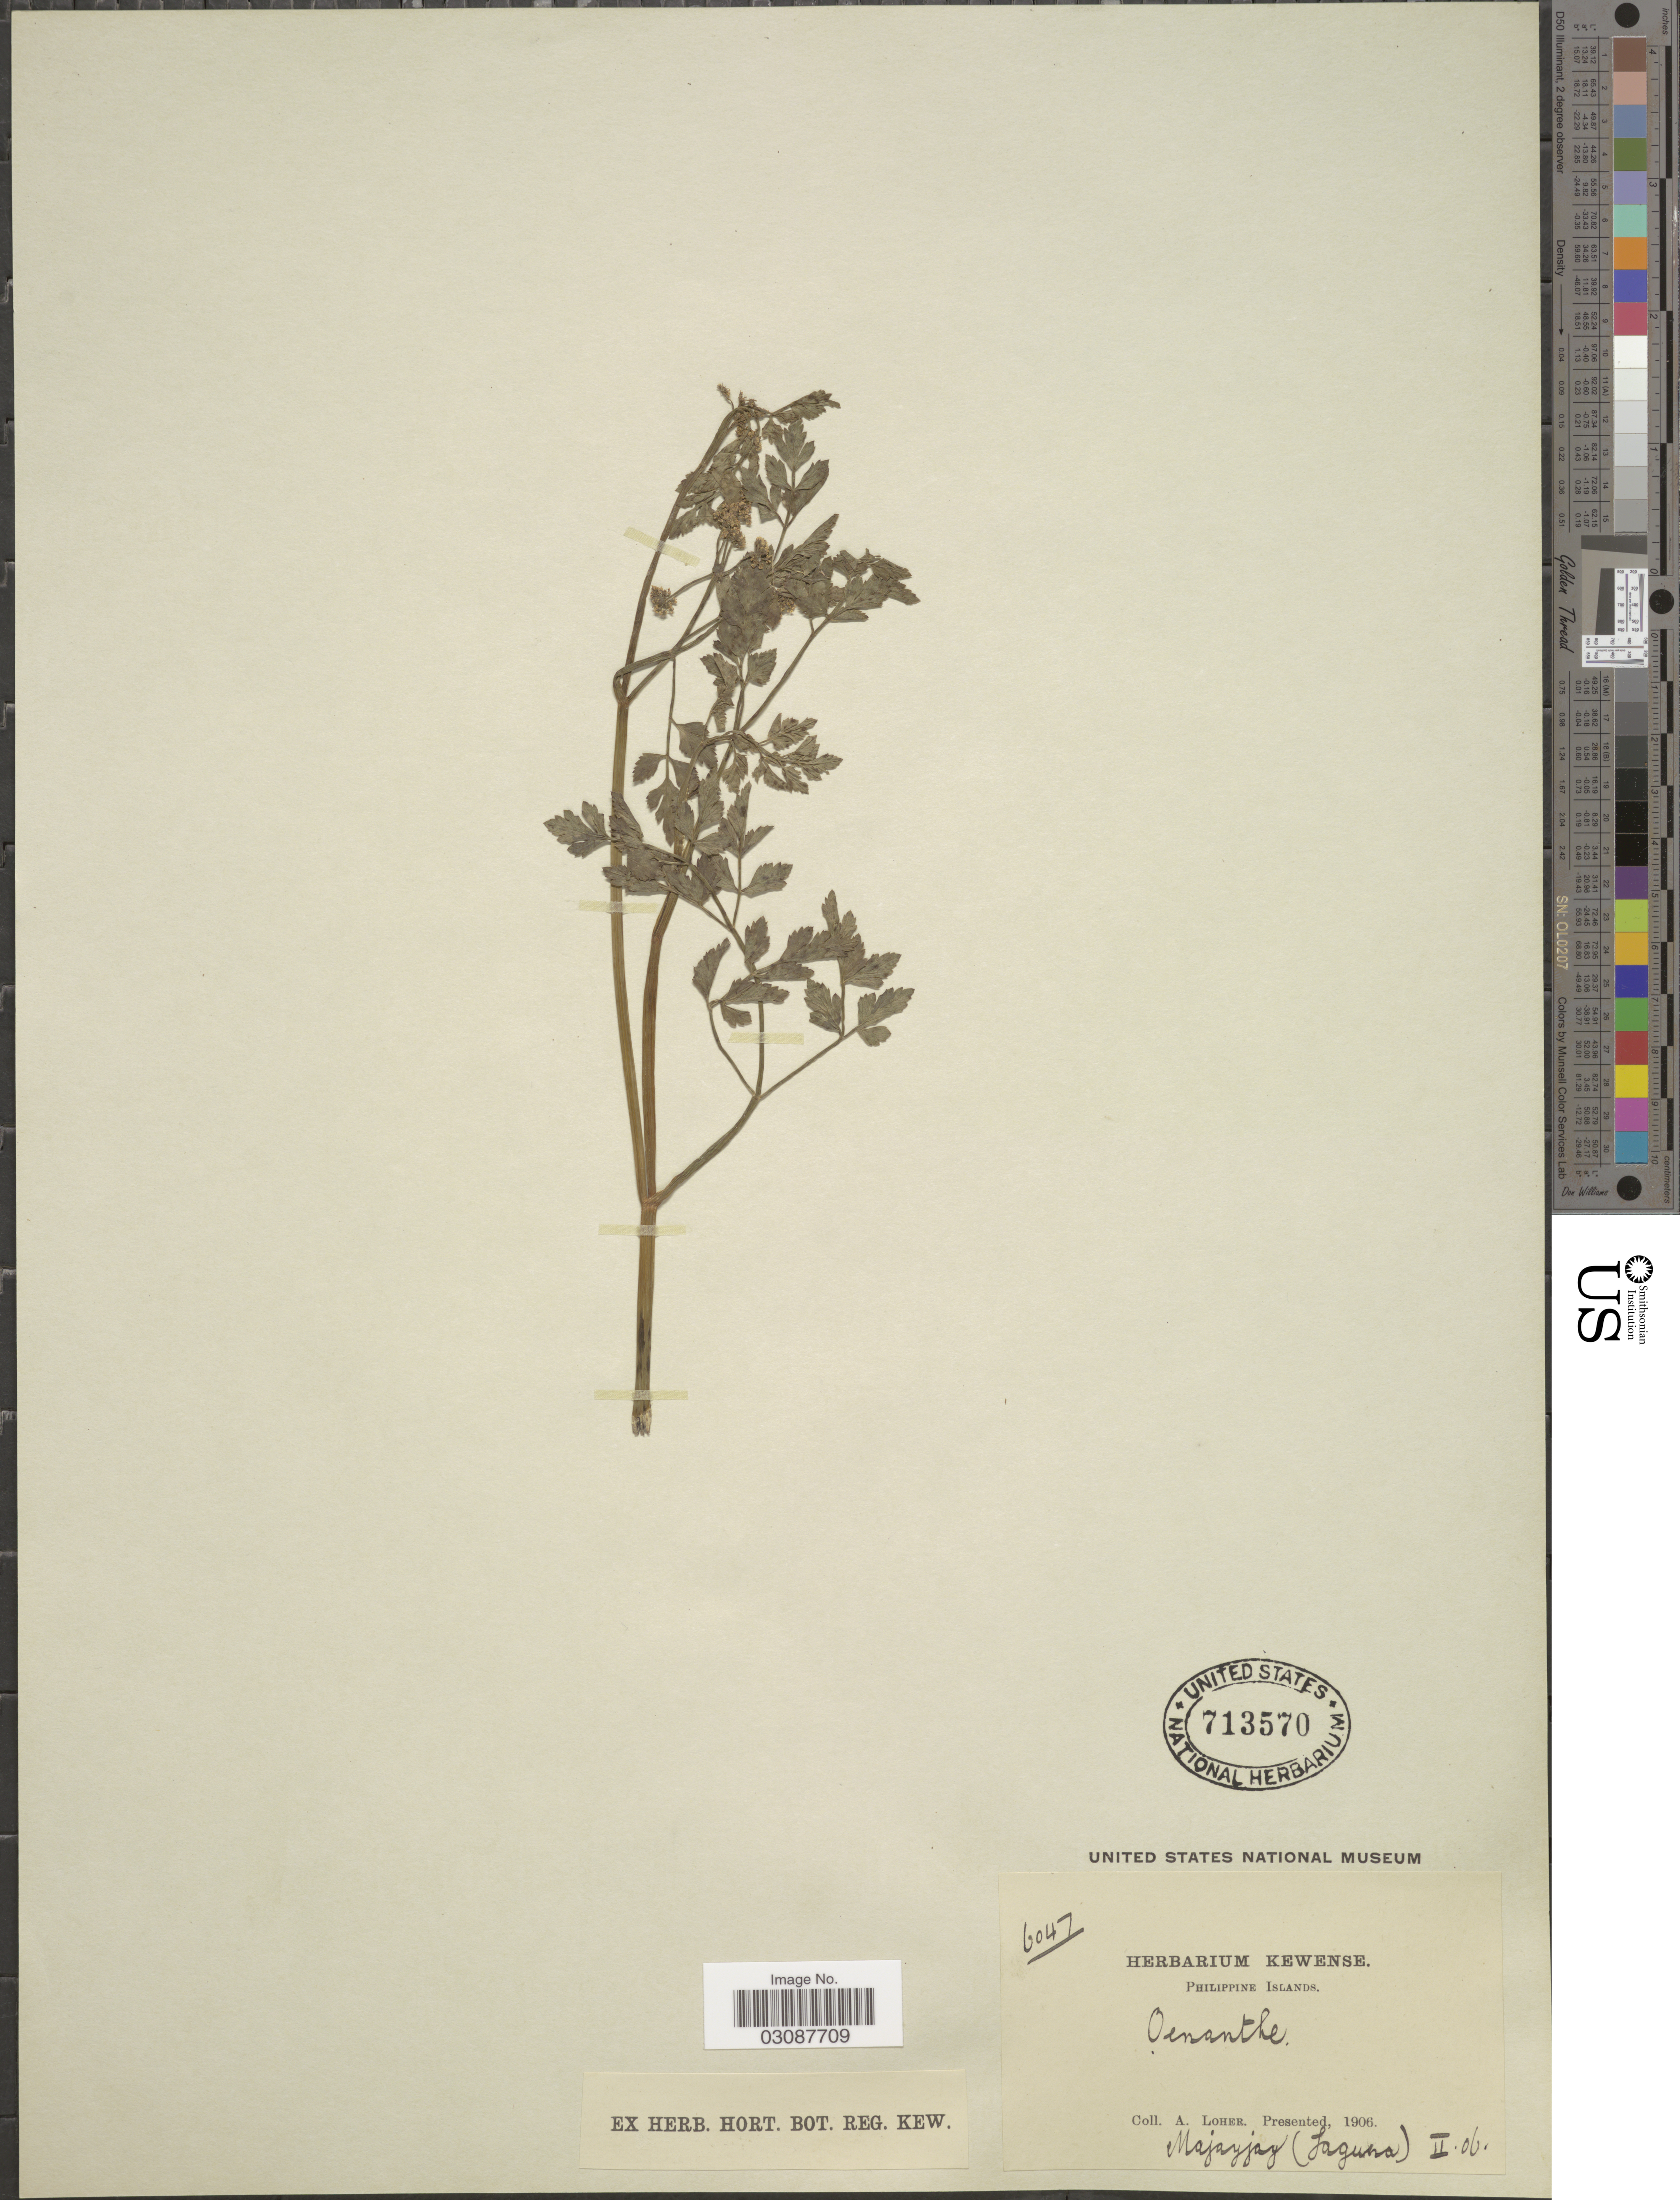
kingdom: Plantae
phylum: Tracheophyta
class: Magnoliopsida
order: Apiales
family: Apiaceae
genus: Oenanthe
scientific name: Oenanthe laciniata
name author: Zoll.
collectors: A. Loher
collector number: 6047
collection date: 1906-02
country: Philippines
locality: Majayjay (Laguna).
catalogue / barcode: US 713570